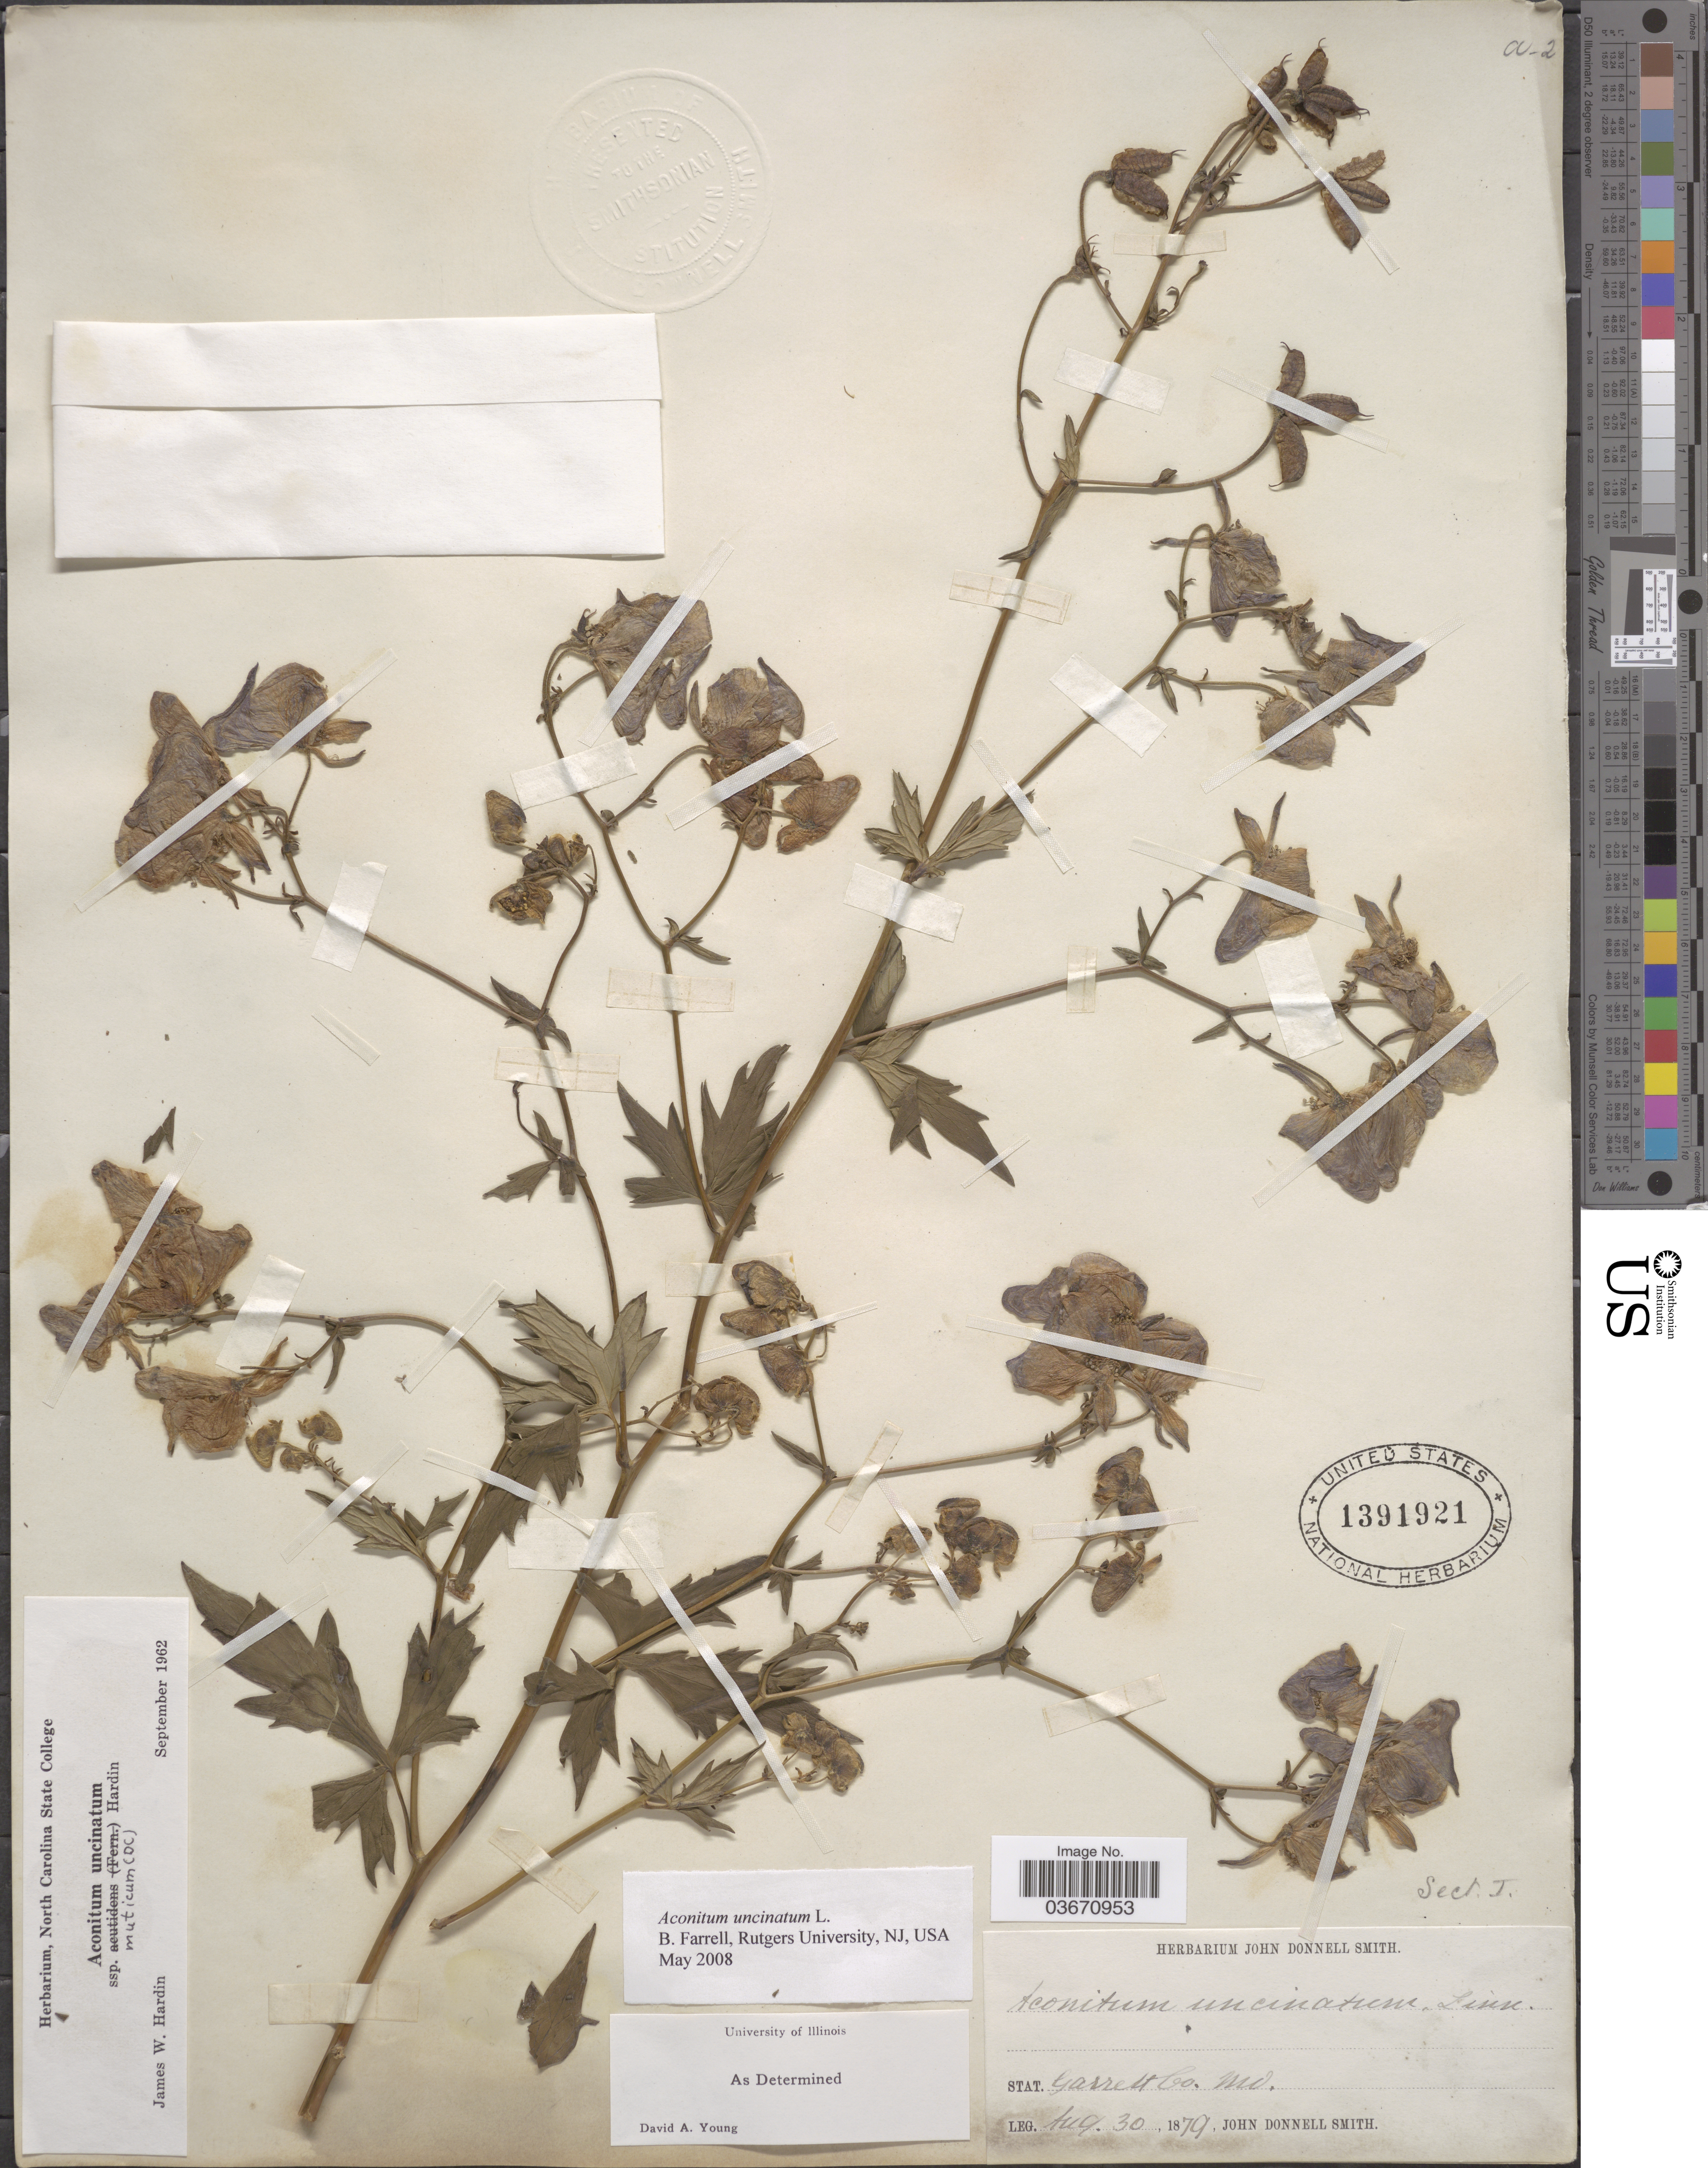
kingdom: Plantae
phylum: Tracheophyta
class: Magnoliopsida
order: Ranunculales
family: Ranunculaceae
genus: Aconitum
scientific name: Aconitum uncinatum subsp. muticum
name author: (DC.) Hardin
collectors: J. Donnell Smith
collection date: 1879-08-30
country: United States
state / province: Maryland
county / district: Garrett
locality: Stat. Garrett Co.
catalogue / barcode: US 1391921